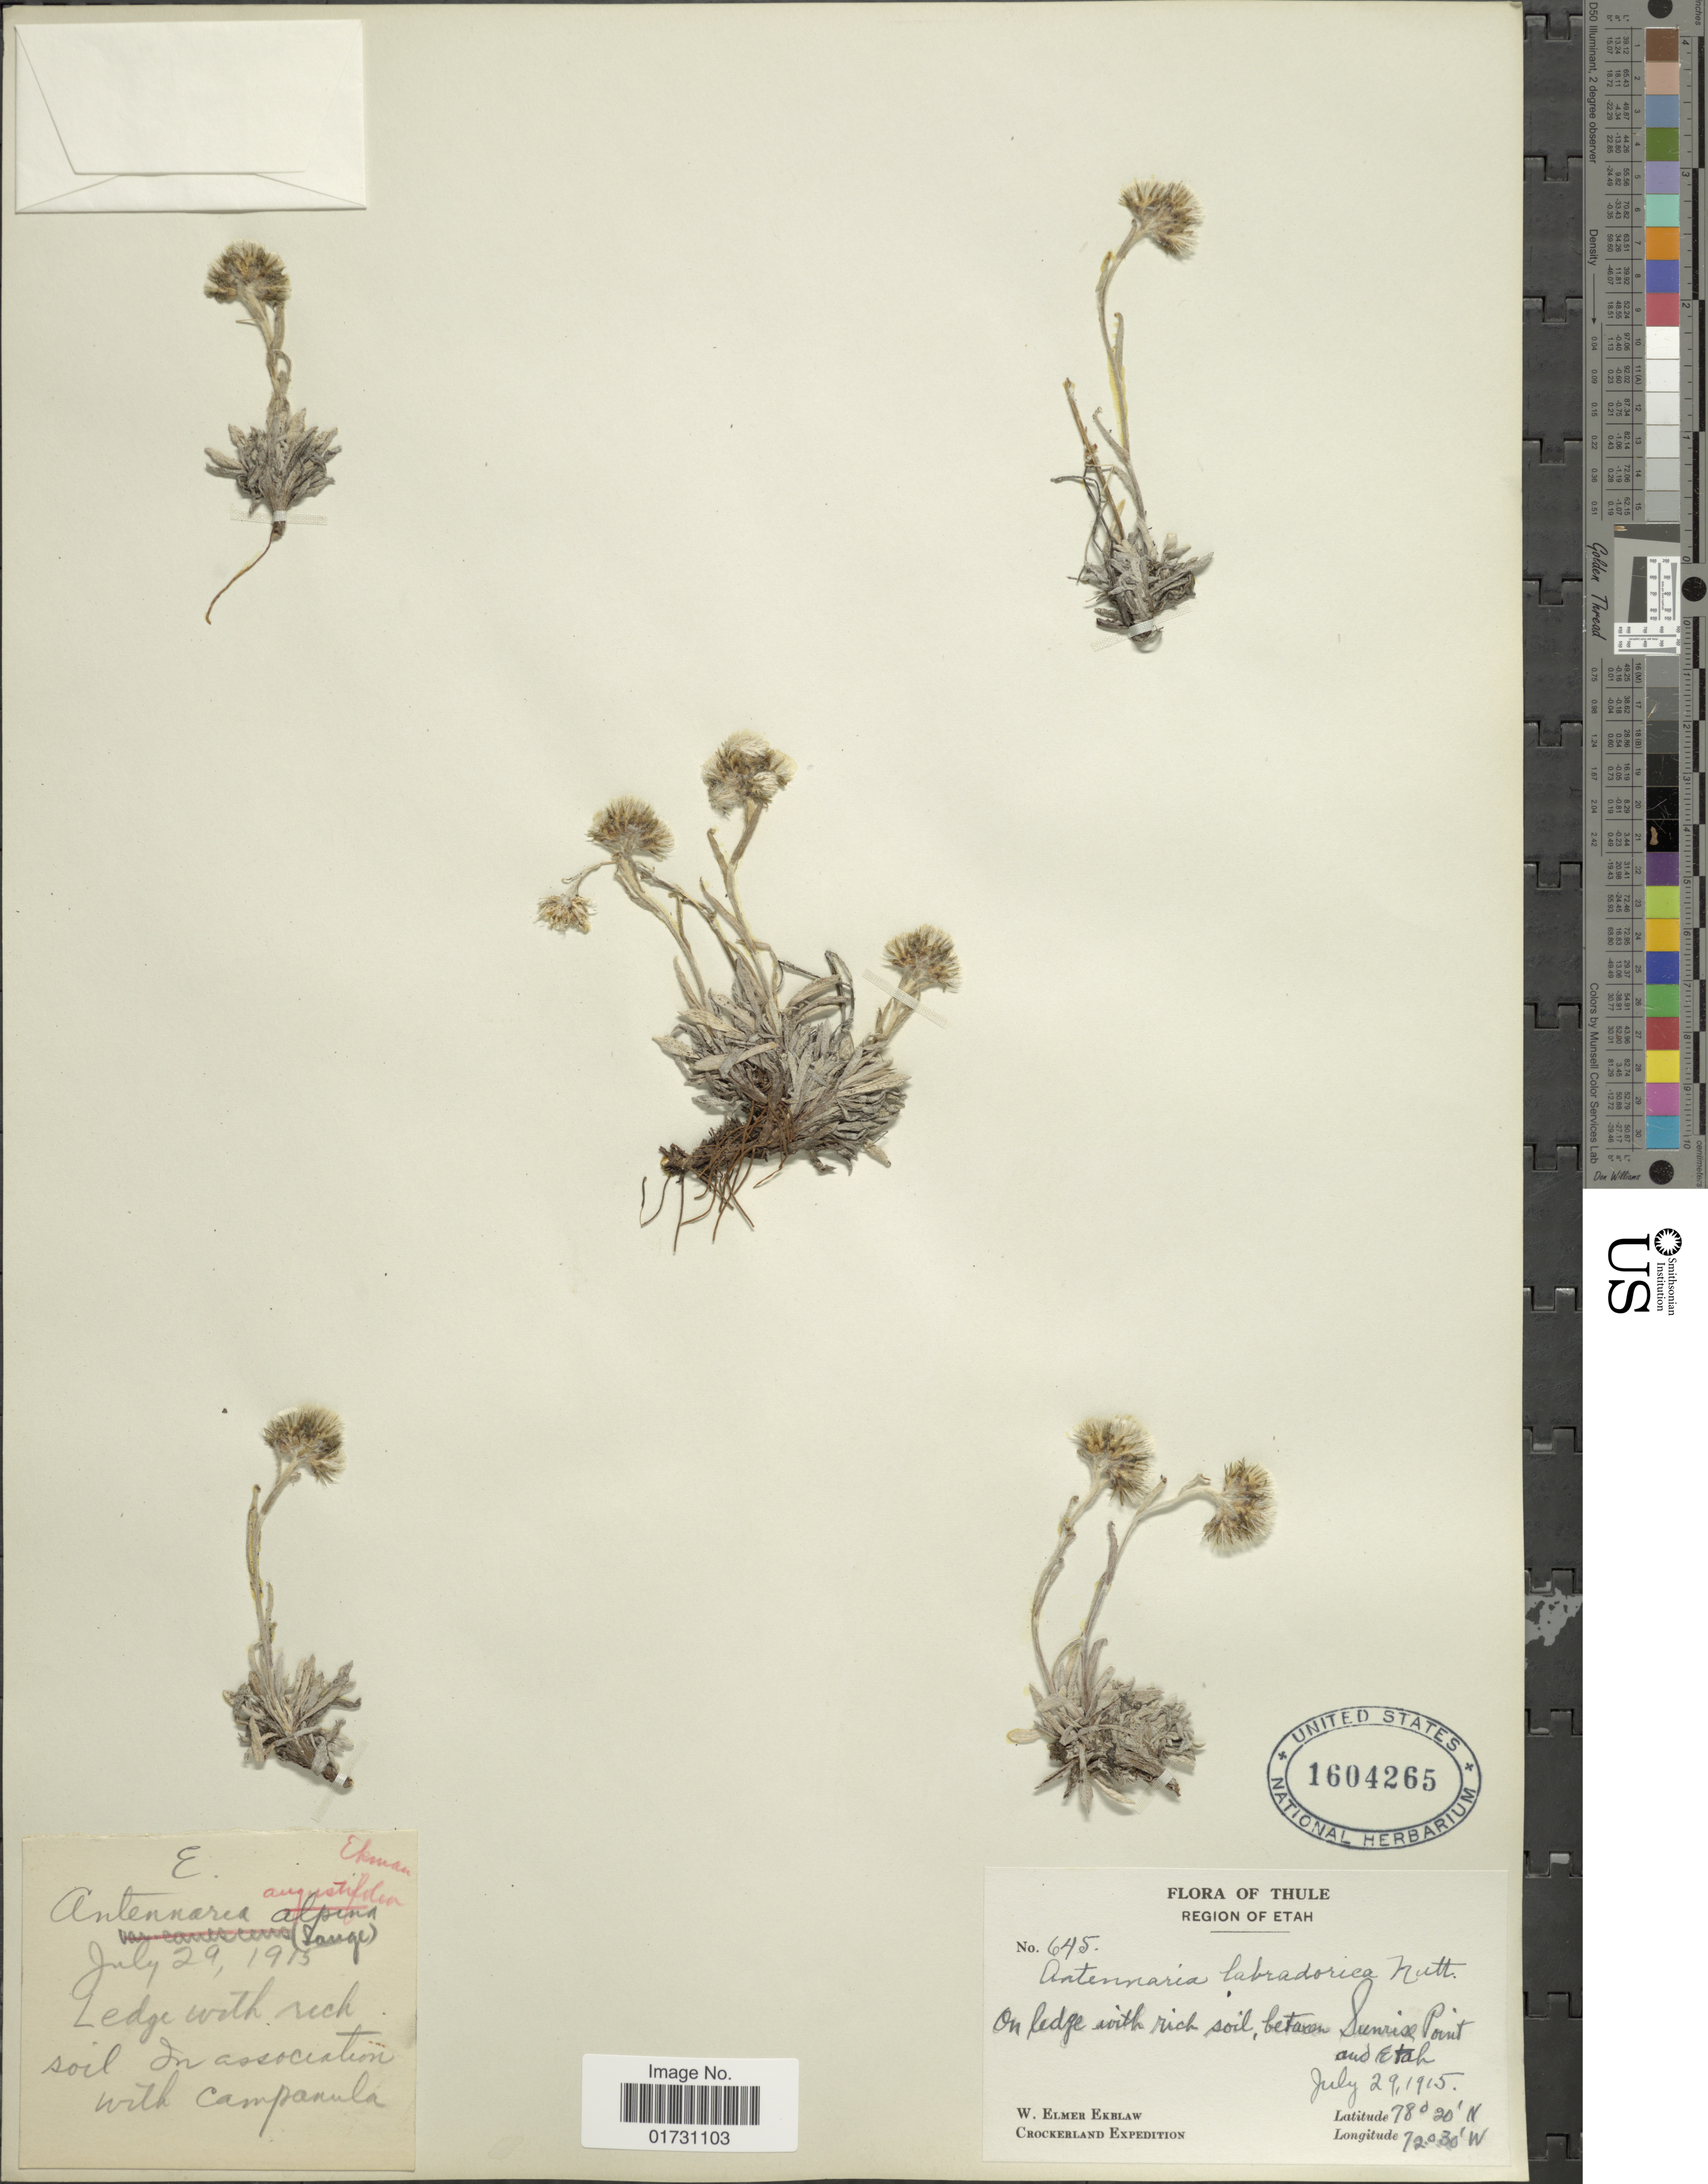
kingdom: Plantae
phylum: Tracheophyta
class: Magnoliopsida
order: Asterales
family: Asteraceae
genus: Antennaria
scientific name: Antennaria labradorica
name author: Nutt.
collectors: W. Ekblaw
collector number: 645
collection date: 1915-07-29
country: Greenland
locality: Thule, Region of Etah, On ledge with rich soil, between Sunrise Point and Etah, Crockerland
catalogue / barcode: US 1604265